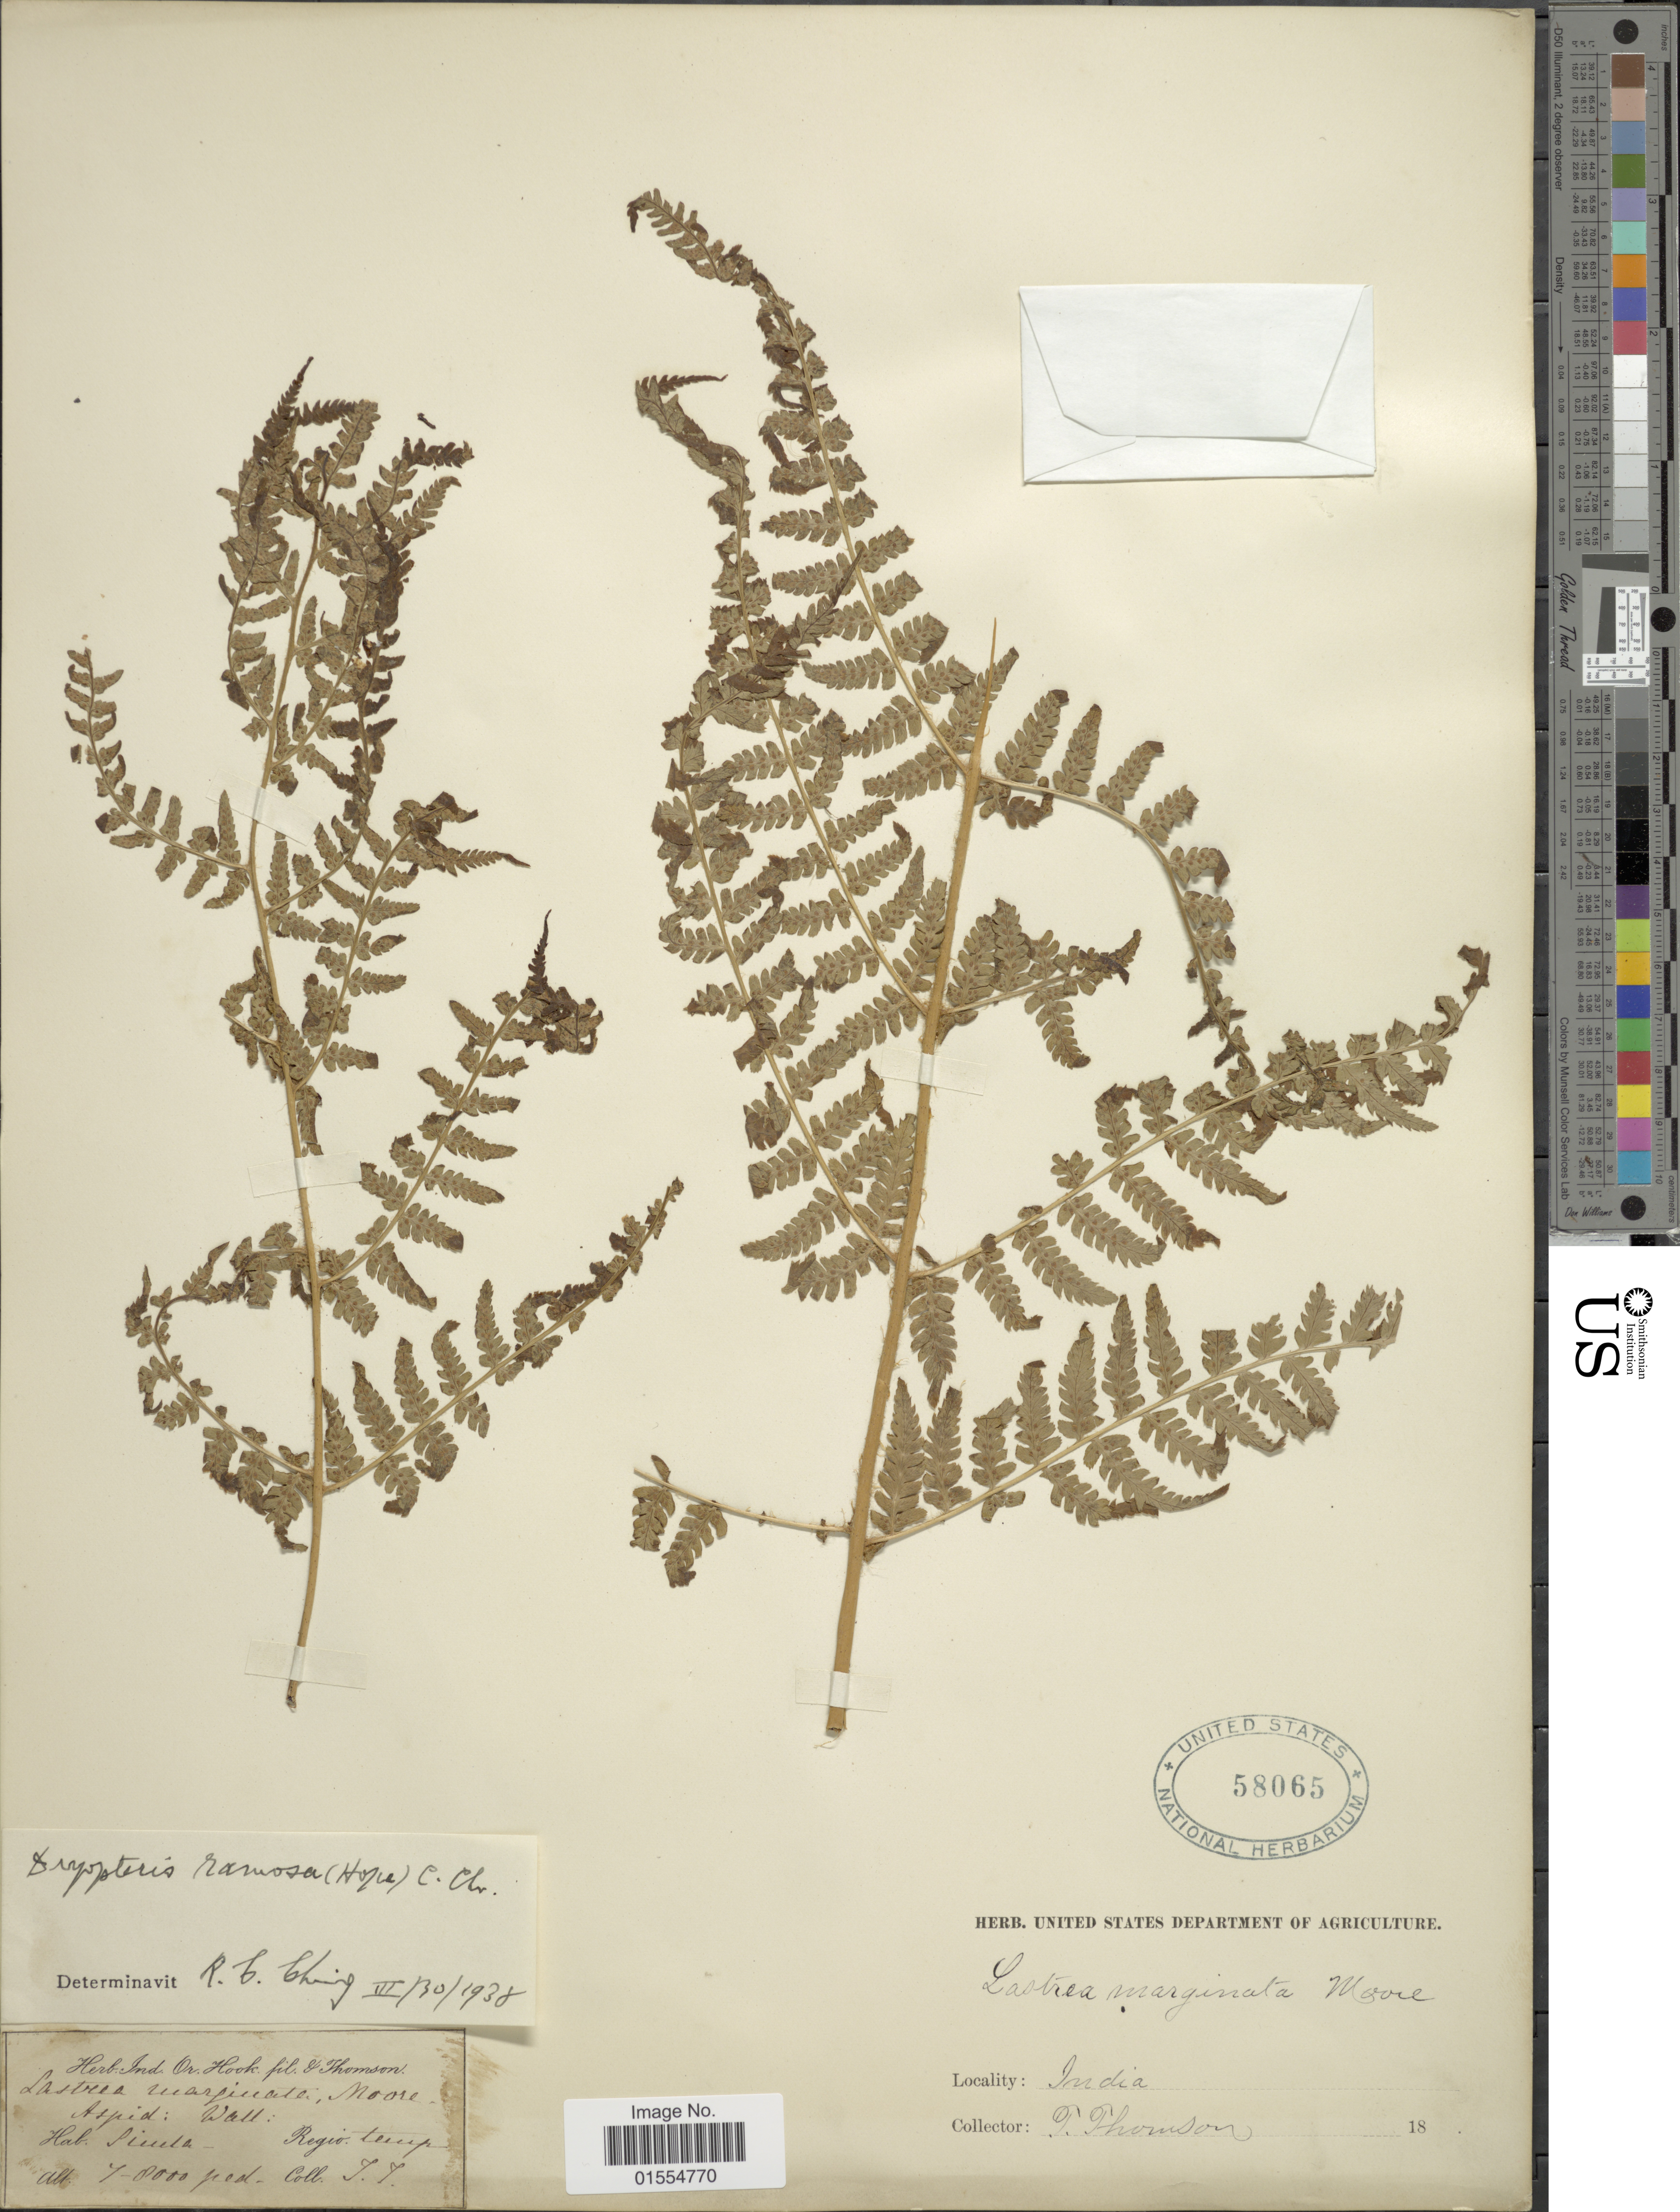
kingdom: Plantae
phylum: Tracheophyta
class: Polypodiopsida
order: Polypodiales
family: Dryopteridaceae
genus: Dryopteris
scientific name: Dryopteris ramosa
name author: (C. Hope) C. Chr.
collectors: T. Thomson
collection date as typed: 18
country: India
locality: India, Simla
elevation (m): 2134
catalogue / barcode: US 58065